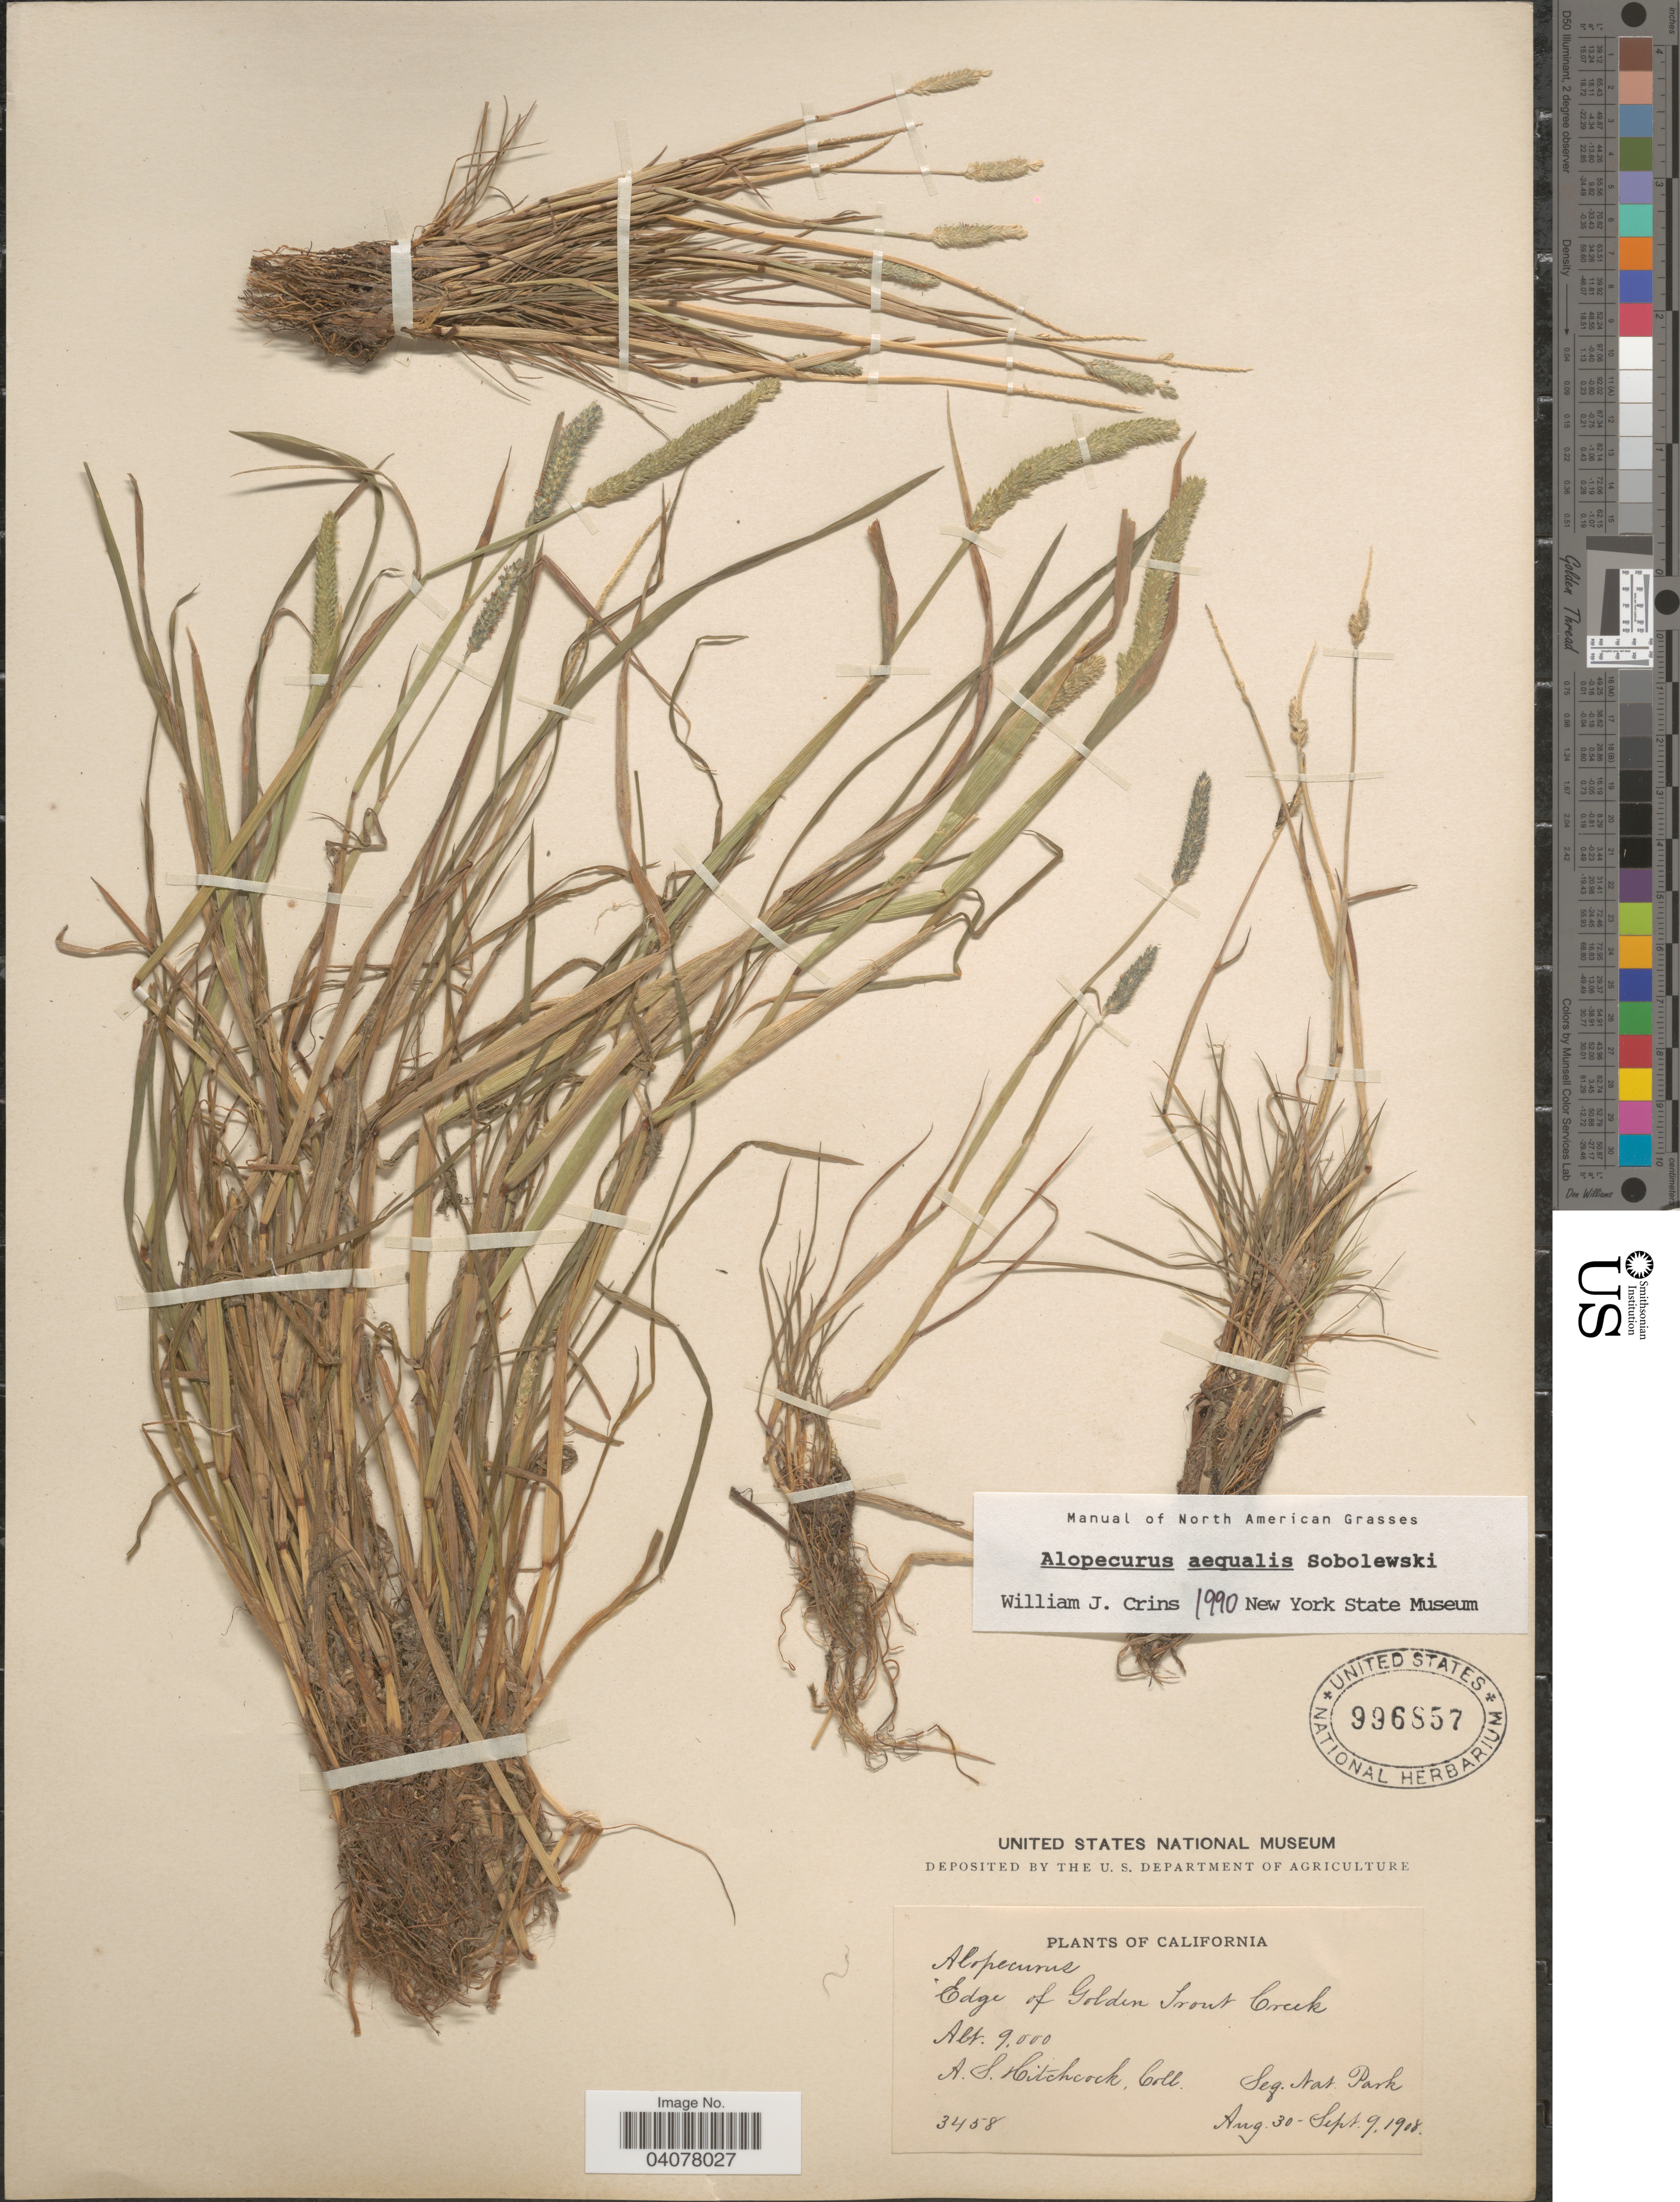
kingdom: Plantae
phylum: Tracheophyta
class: Liliopsida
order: Poales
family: Poaceae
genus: Alopecurus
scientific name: Alopecurus aequalis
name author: Sobol.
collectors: A. S. Hitchcock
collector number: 3458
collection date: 1908-08-30/1908-09-09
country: United States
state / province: California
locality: Edge of Golden Trout Creek. Seq. Nat. Park.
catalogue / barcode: US 996857